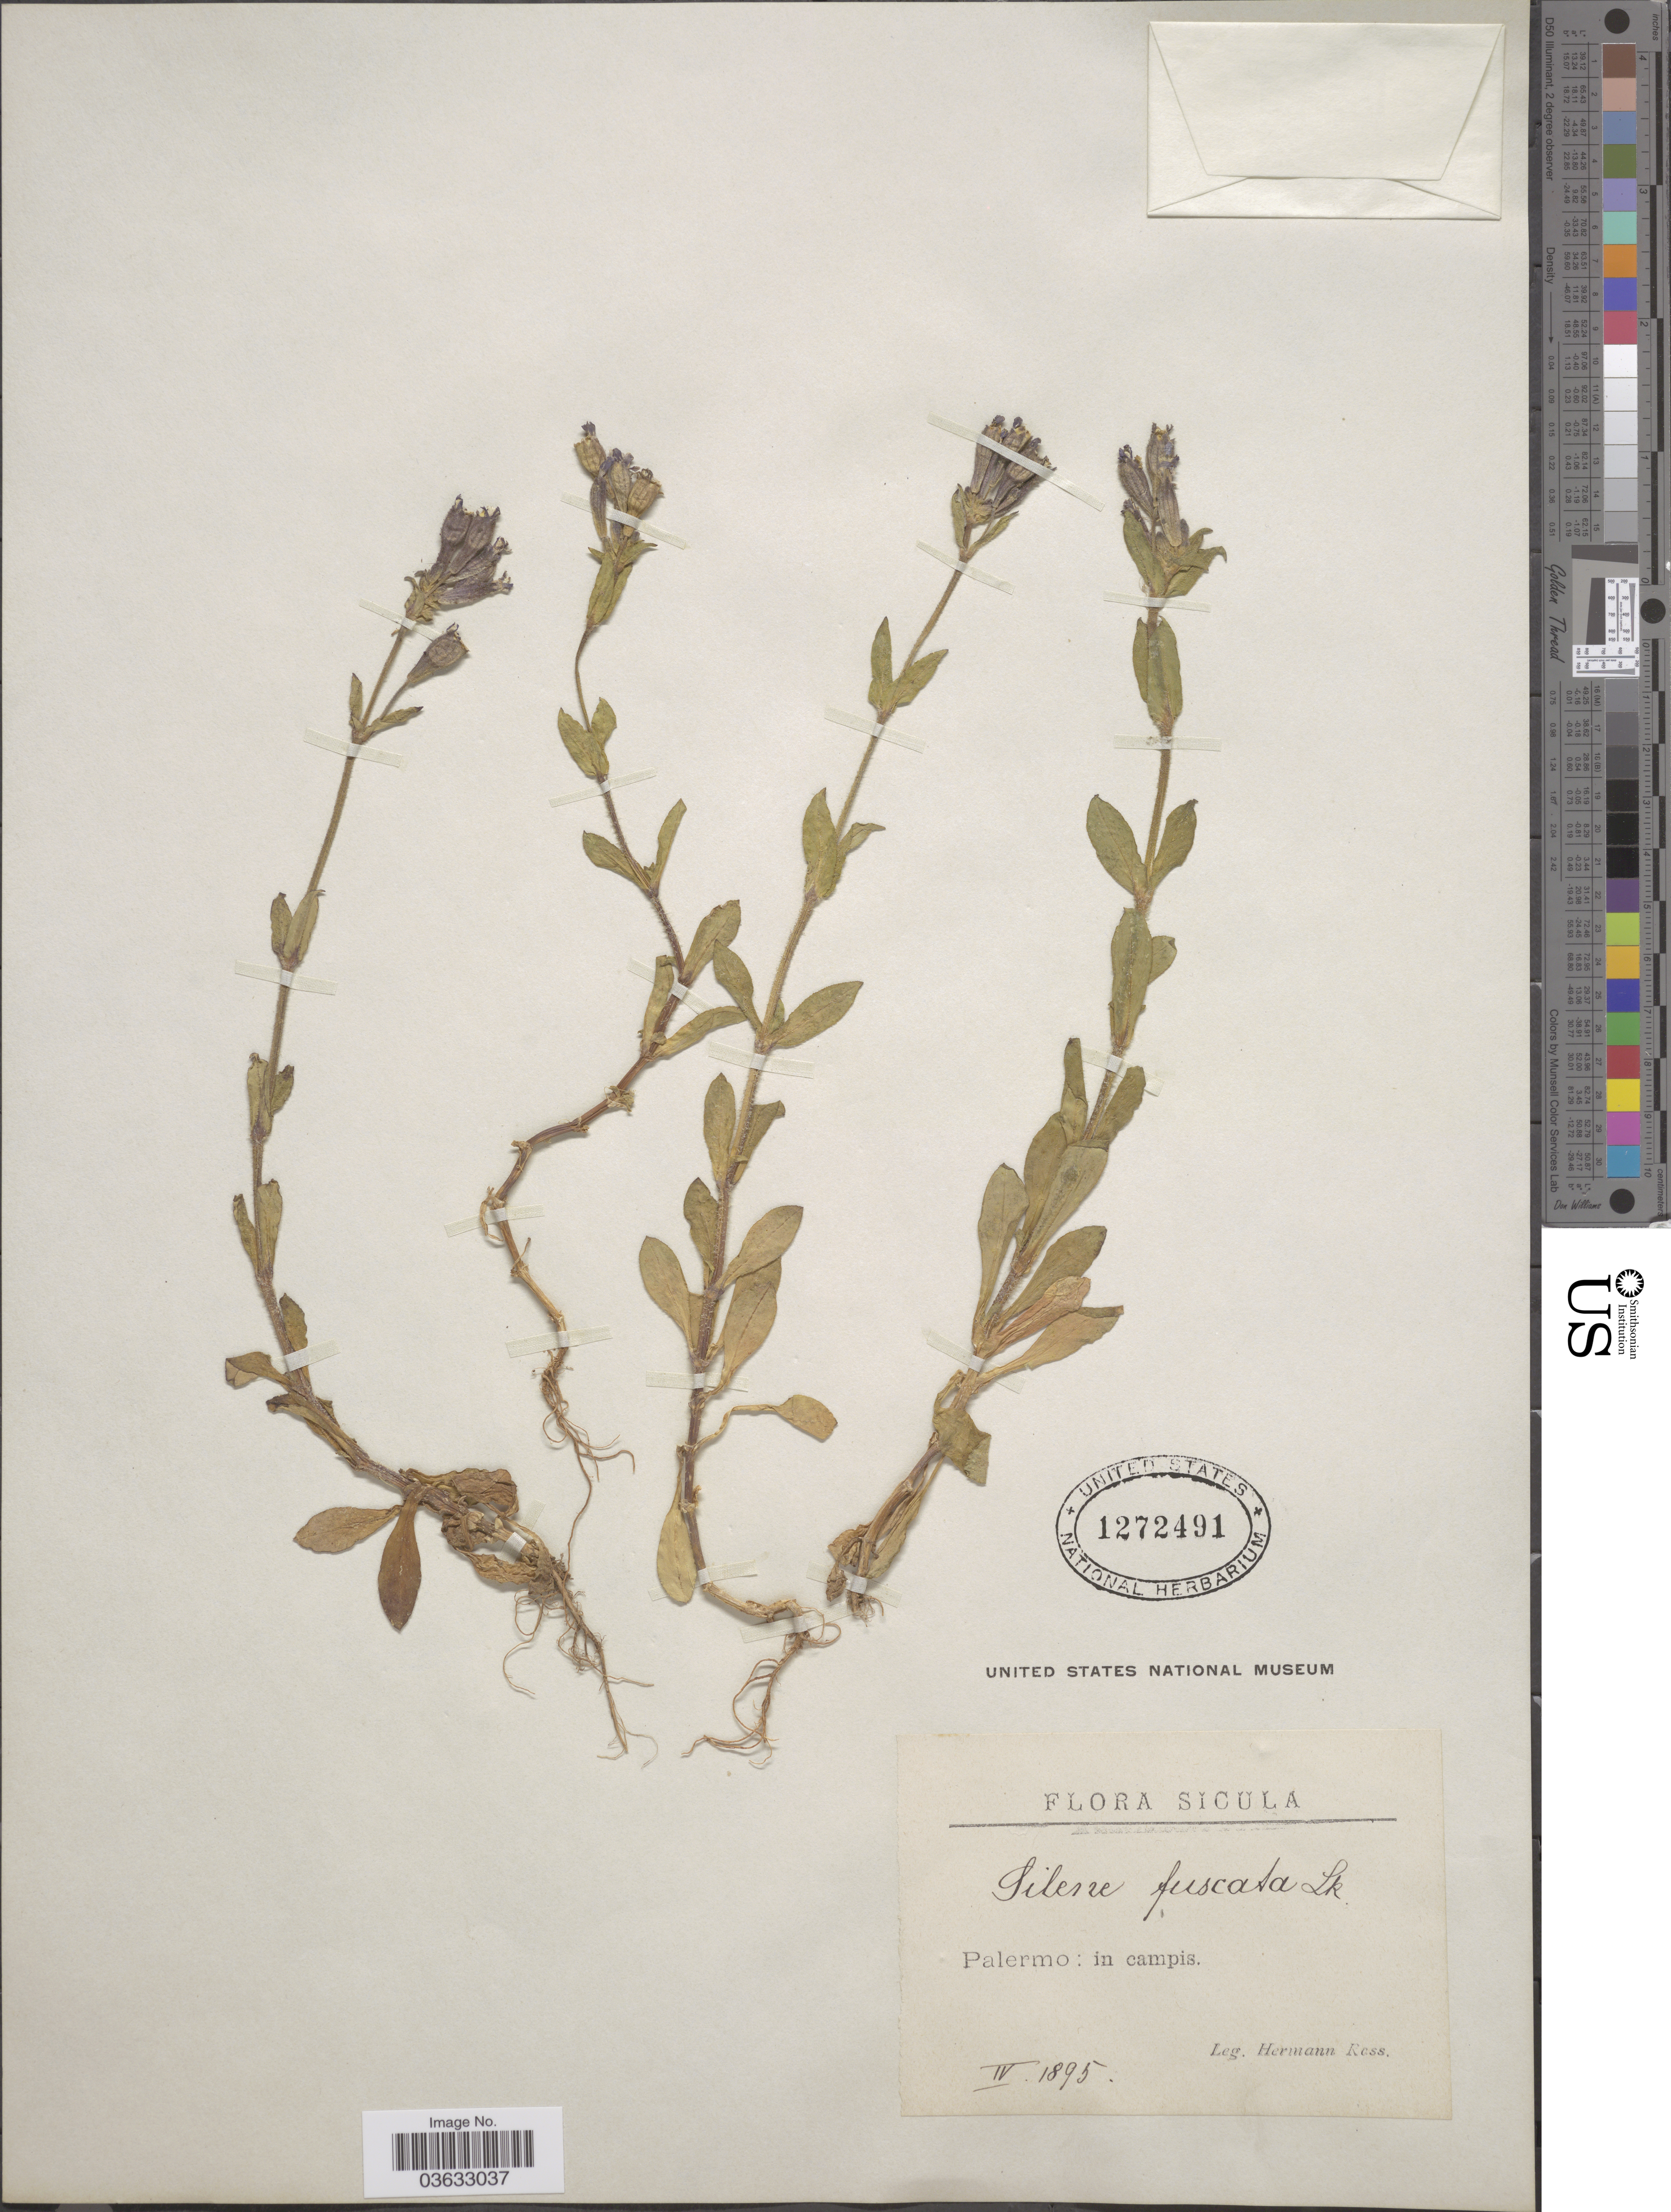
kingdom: Plantae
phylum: Tracheophyta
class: Magnoliopsida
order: Caryophyllales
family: Caryophyllaceae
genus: Silene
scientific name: Silene fuscata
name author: Link ex Brot.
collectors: H. Kess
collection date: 1895-04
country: Italy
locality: Sicula. Palermo: in campis.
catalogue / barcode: US 1272491